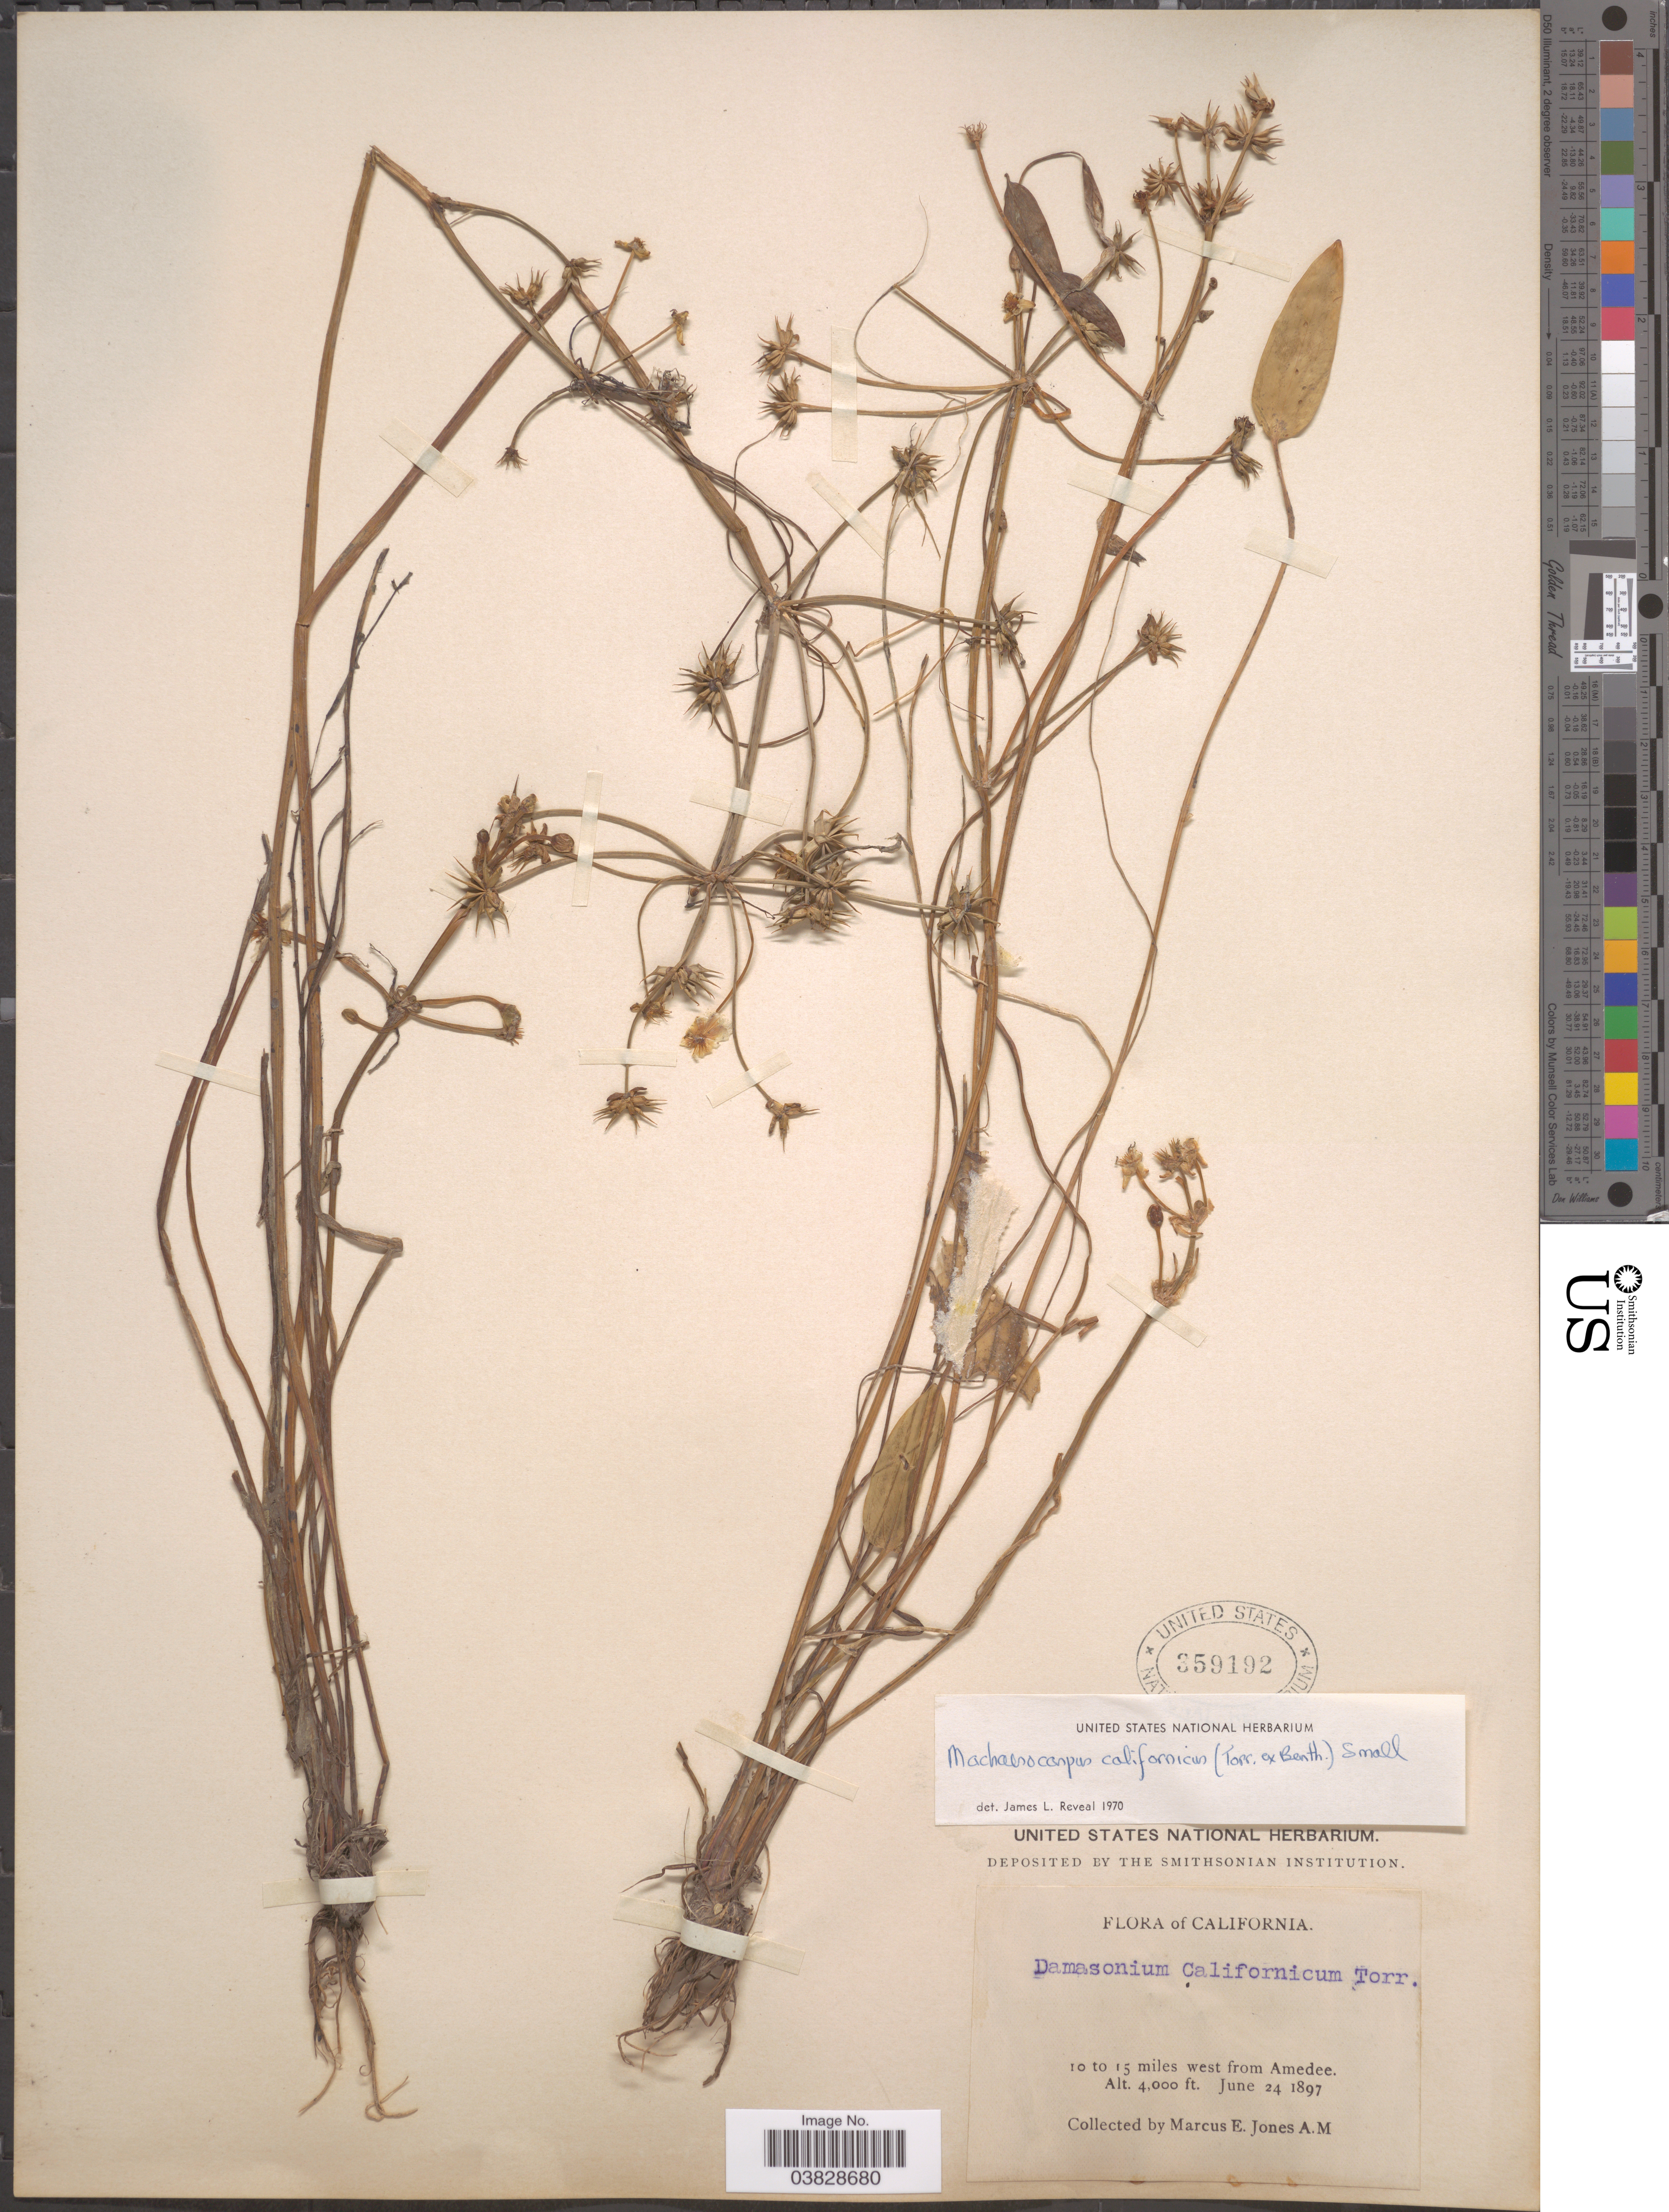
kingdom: Plantae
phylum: Tracheophyta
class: Liliopsida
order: Alismatales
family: Alismataceae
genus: Damasonium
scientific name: Damasonium californicum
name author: Torr.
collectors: M. E. Jones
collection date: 1897-06-24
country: United States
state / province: California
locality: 10 to 15 miles west from Amedee.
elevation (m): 1219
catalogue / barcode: US 359192